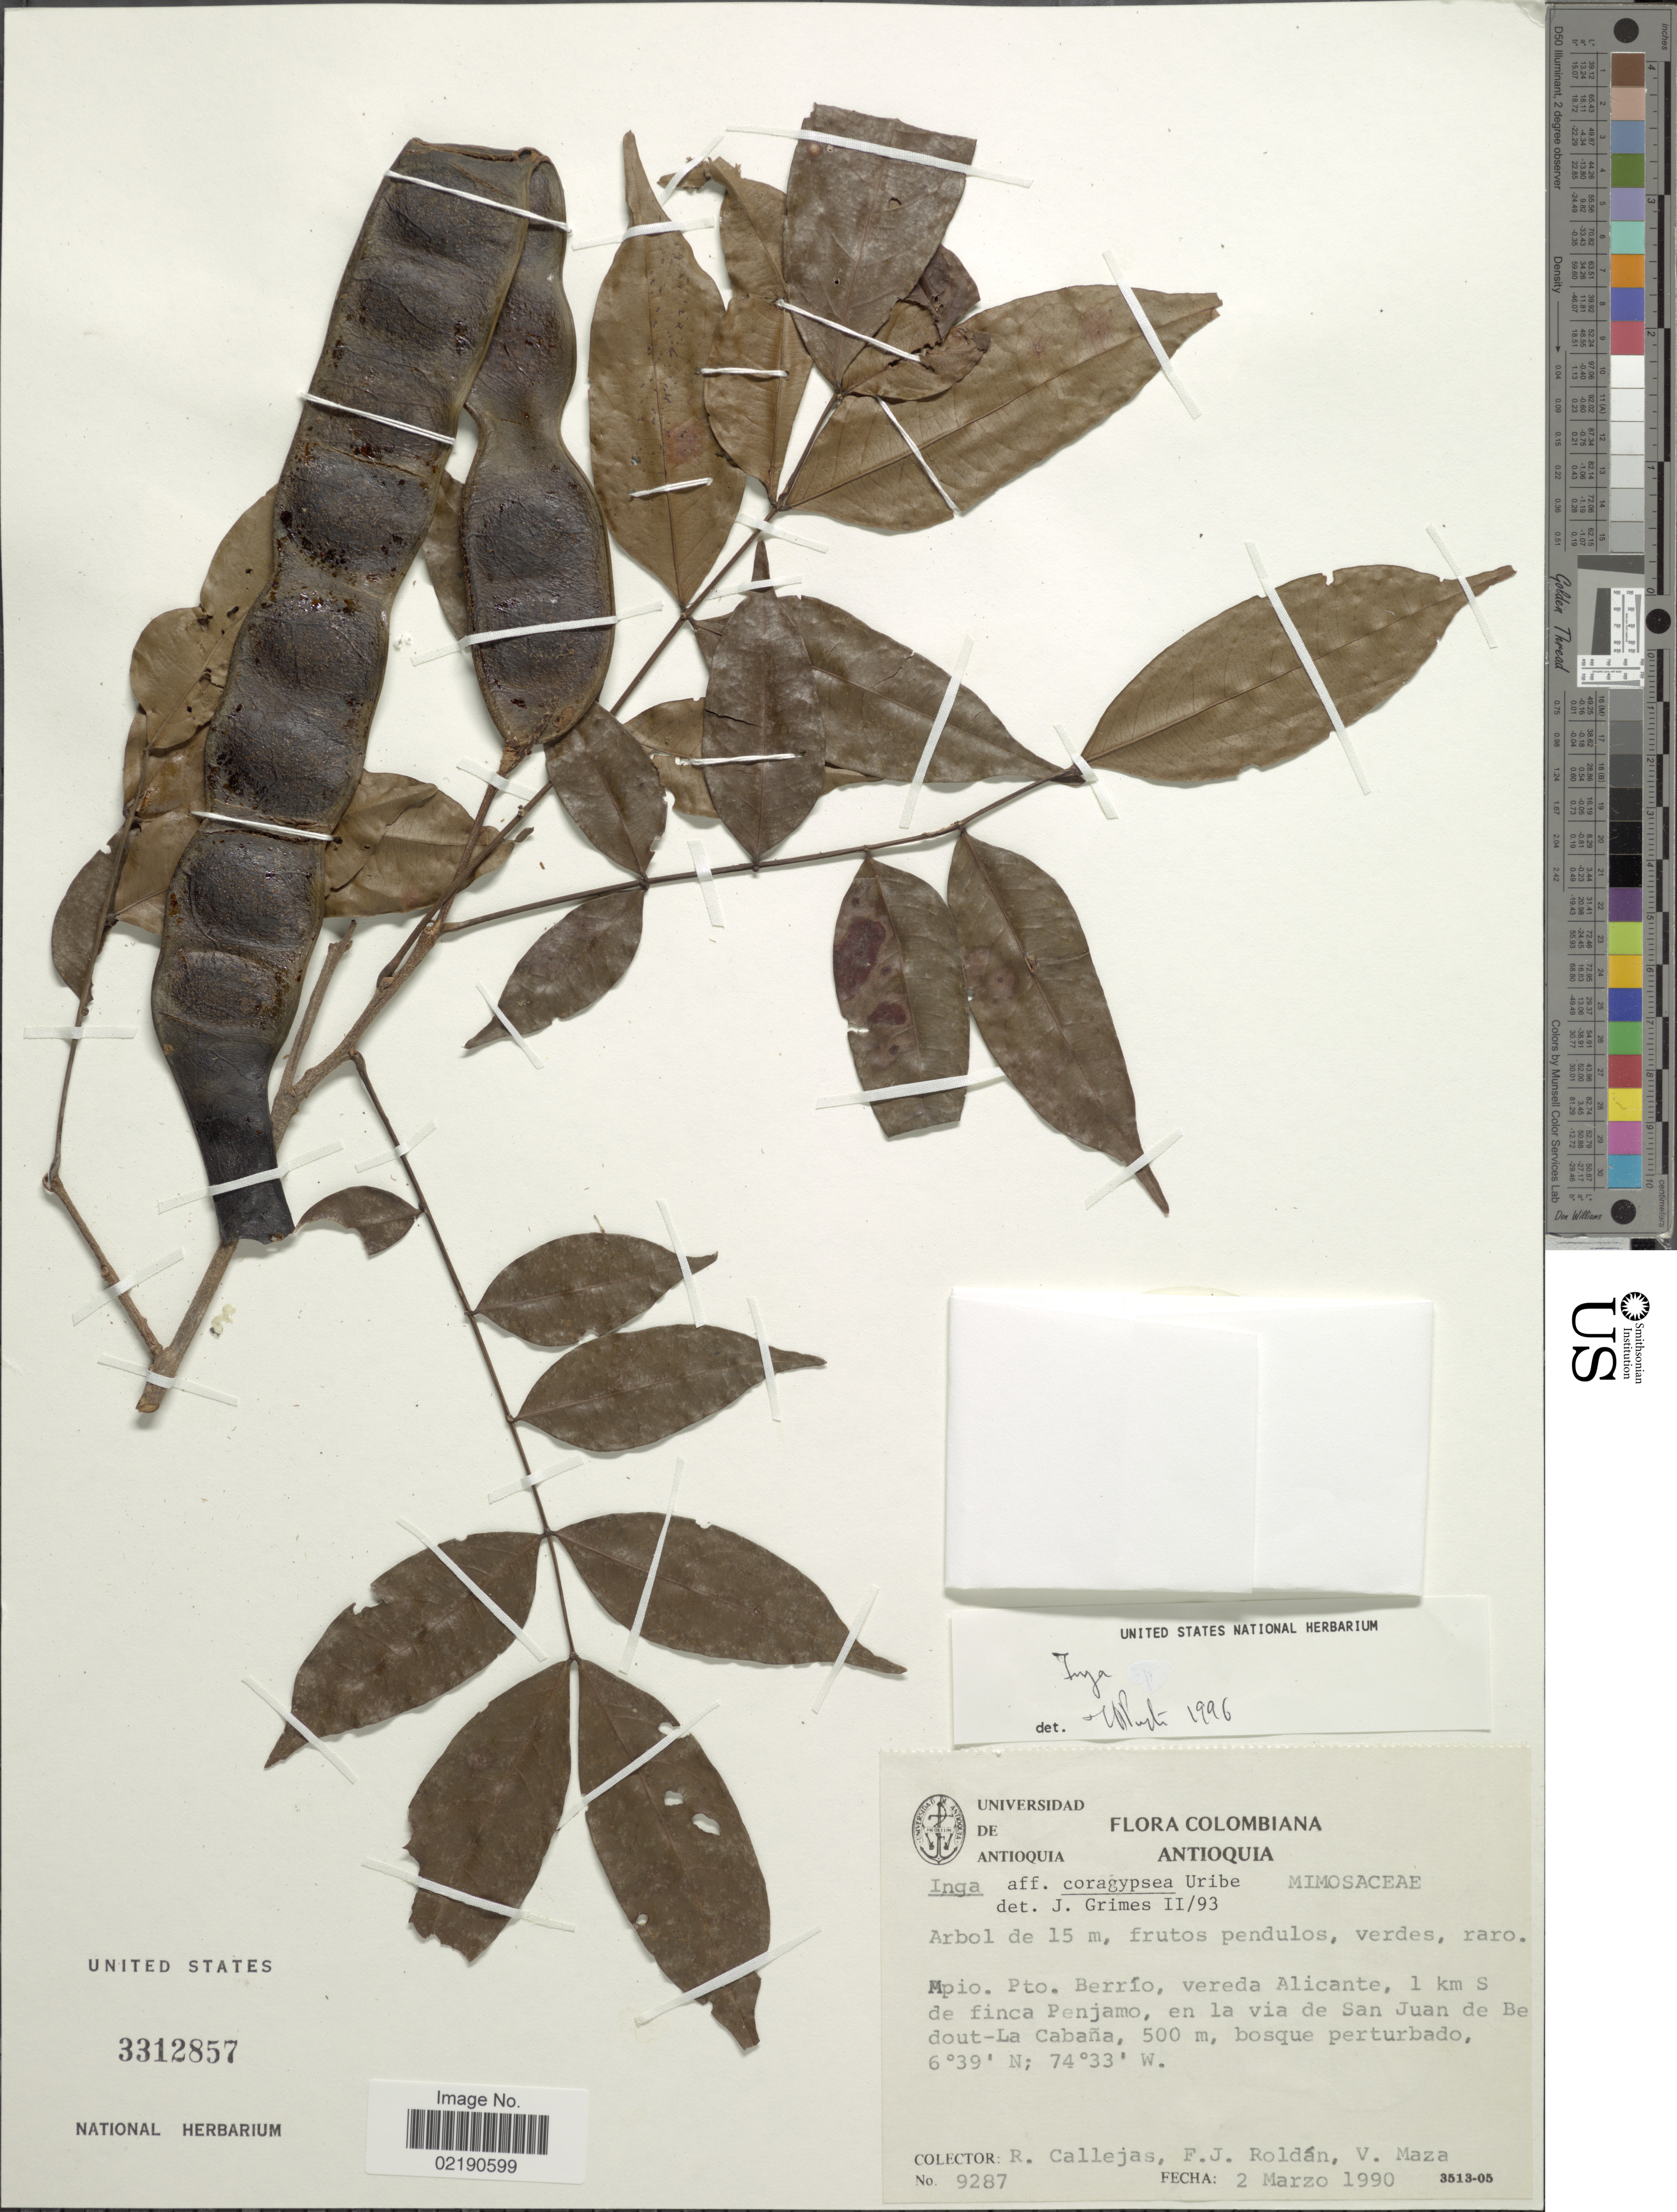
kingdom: Plantae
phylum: Tracheophyta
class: Magnoliopsida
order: Fabales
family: Fabaceae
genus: Inga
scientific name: Inga sp.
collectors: R. Callejas, F. J. Roldán & V. Maza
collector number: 9287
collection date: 1990-03-02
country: Colombia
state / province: Antioquia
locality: Mpio. Pto. Berrio, vereda Alicante, 1 km S de finca Penjamo, en la via de San Juan de Bedout- La Cabana,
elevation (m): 500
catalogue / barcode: US 3312857